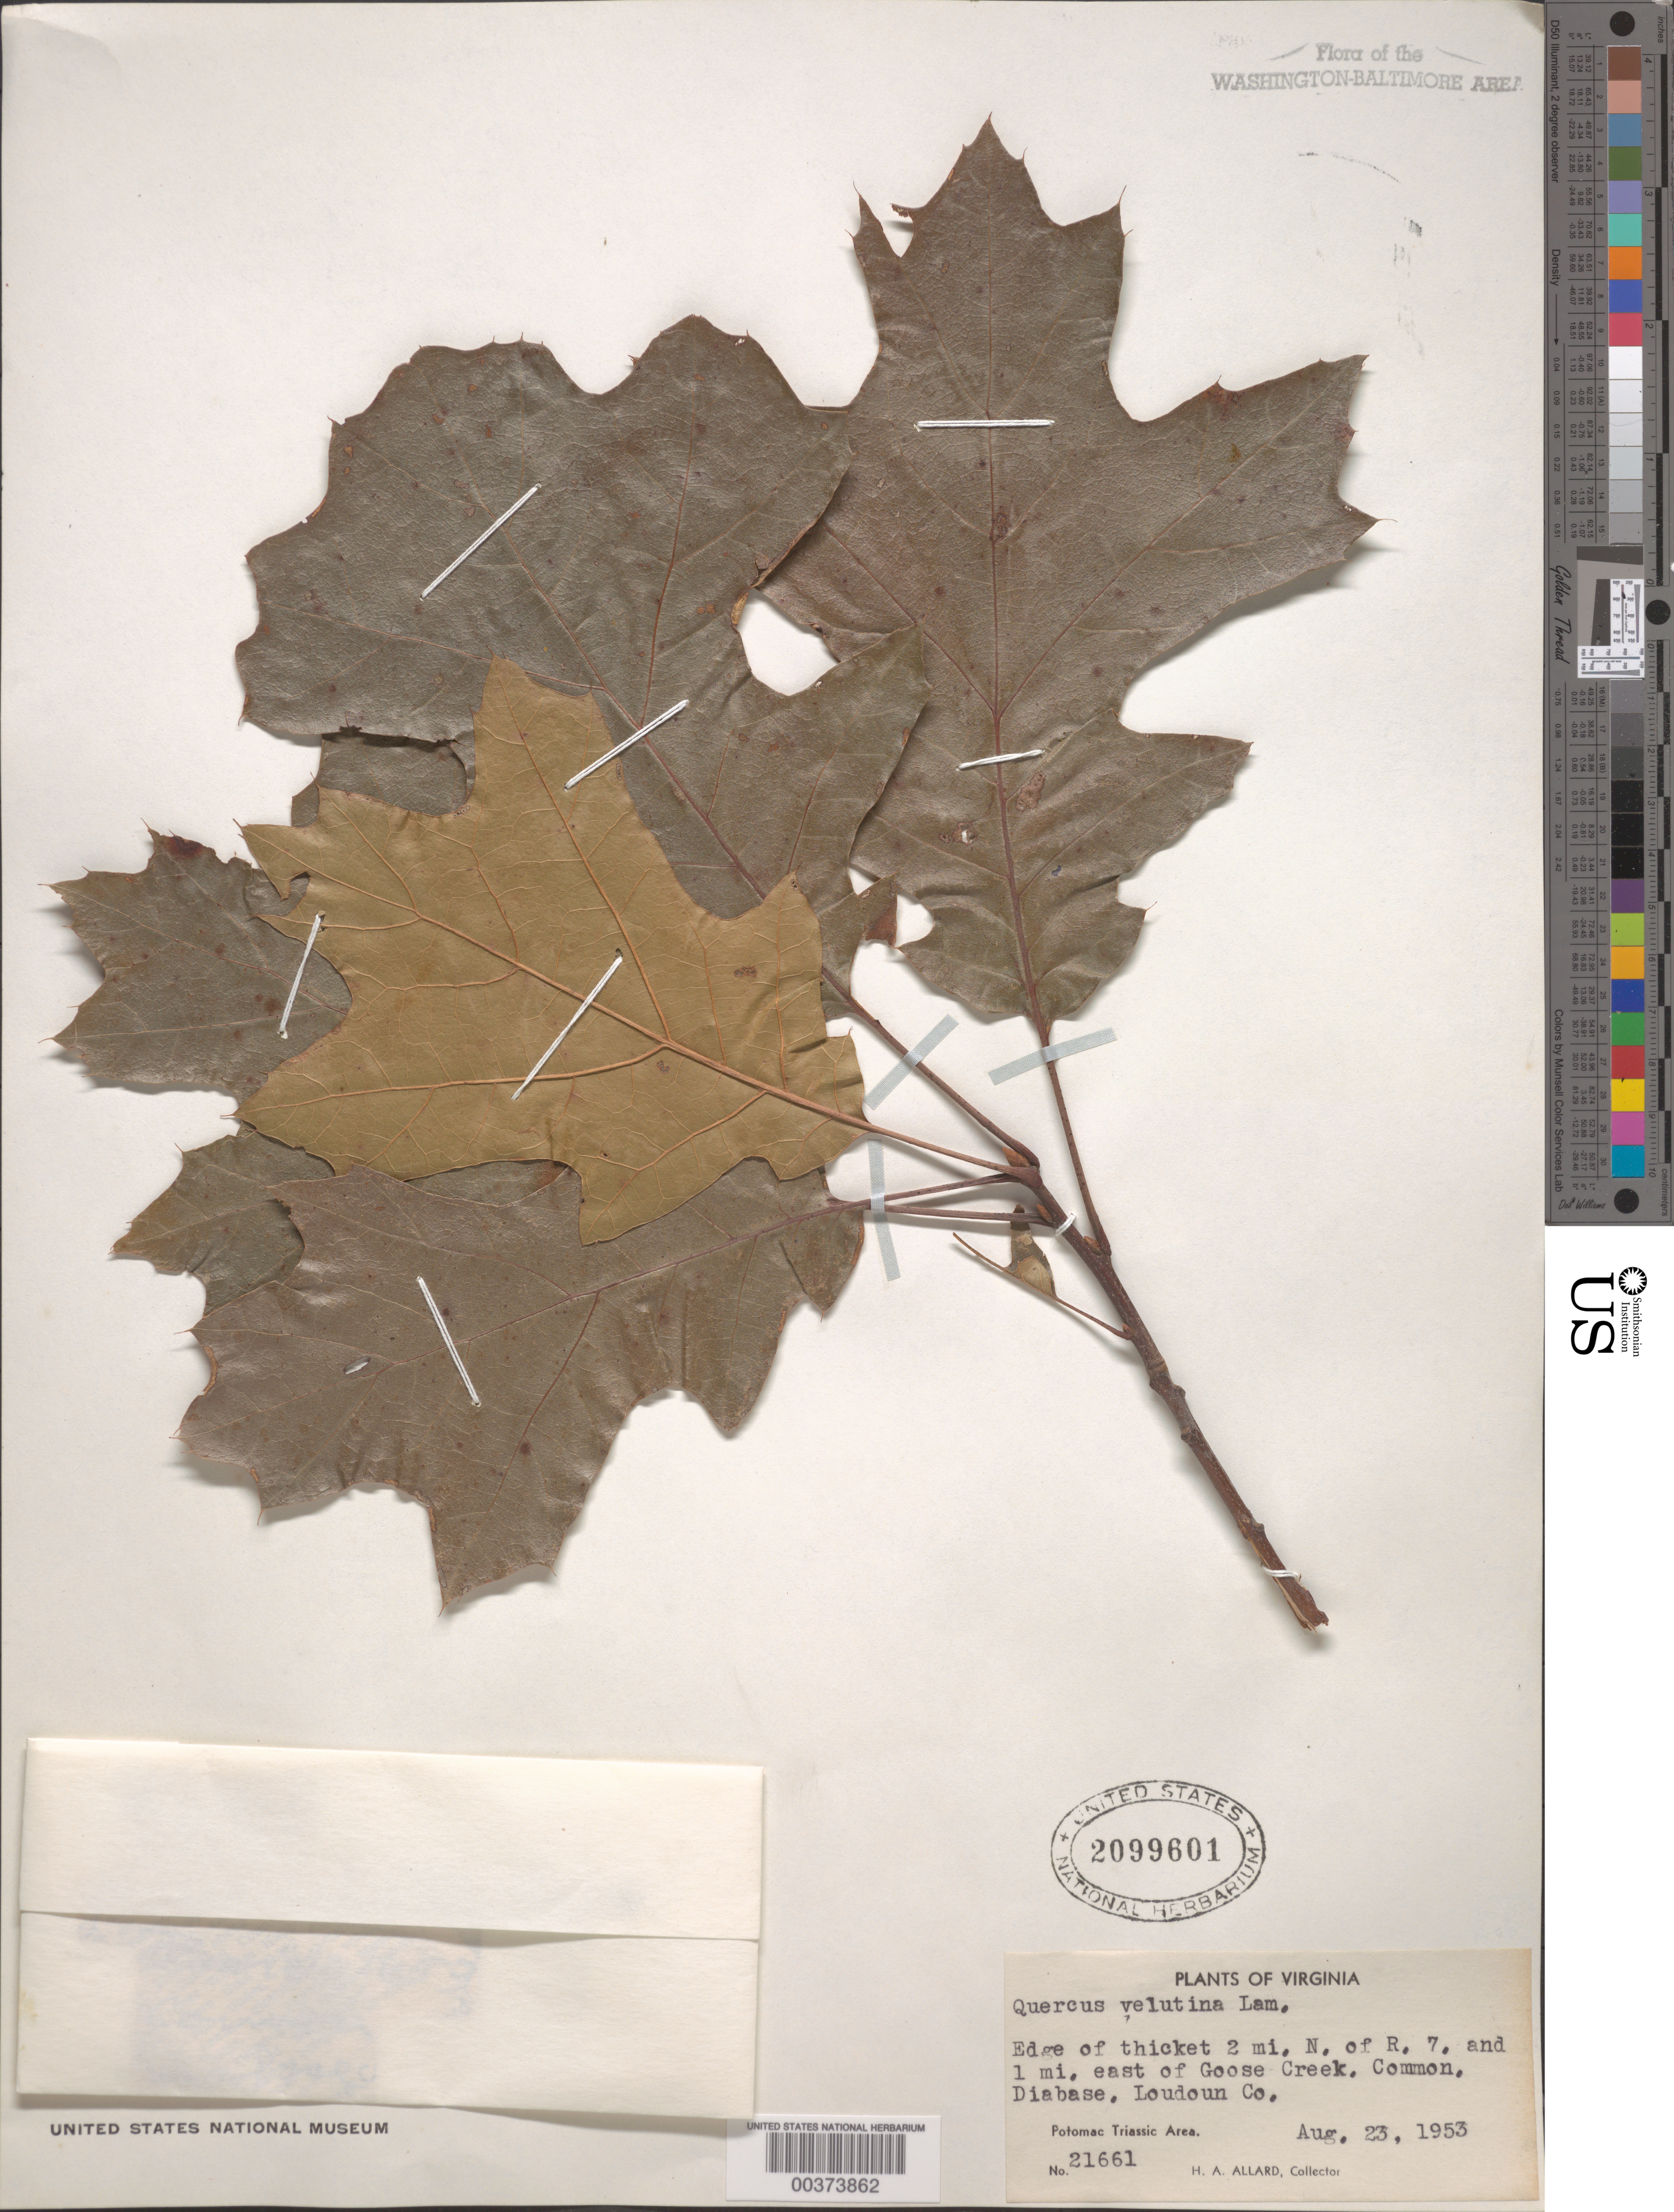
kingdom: Plantae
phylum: Tracheophyta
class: Magnoliopsida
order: Fagales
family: Fagaceae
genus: Quercus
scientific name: Quercus velutina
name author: Lam.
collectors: H. A. Allard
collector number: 21661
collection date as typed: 23 Aug 1953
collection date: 1953-08-23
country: United States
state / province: Virginia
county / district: Loudoun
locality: North of Route 7 and east of Goose Creek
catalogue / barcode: US 2099601